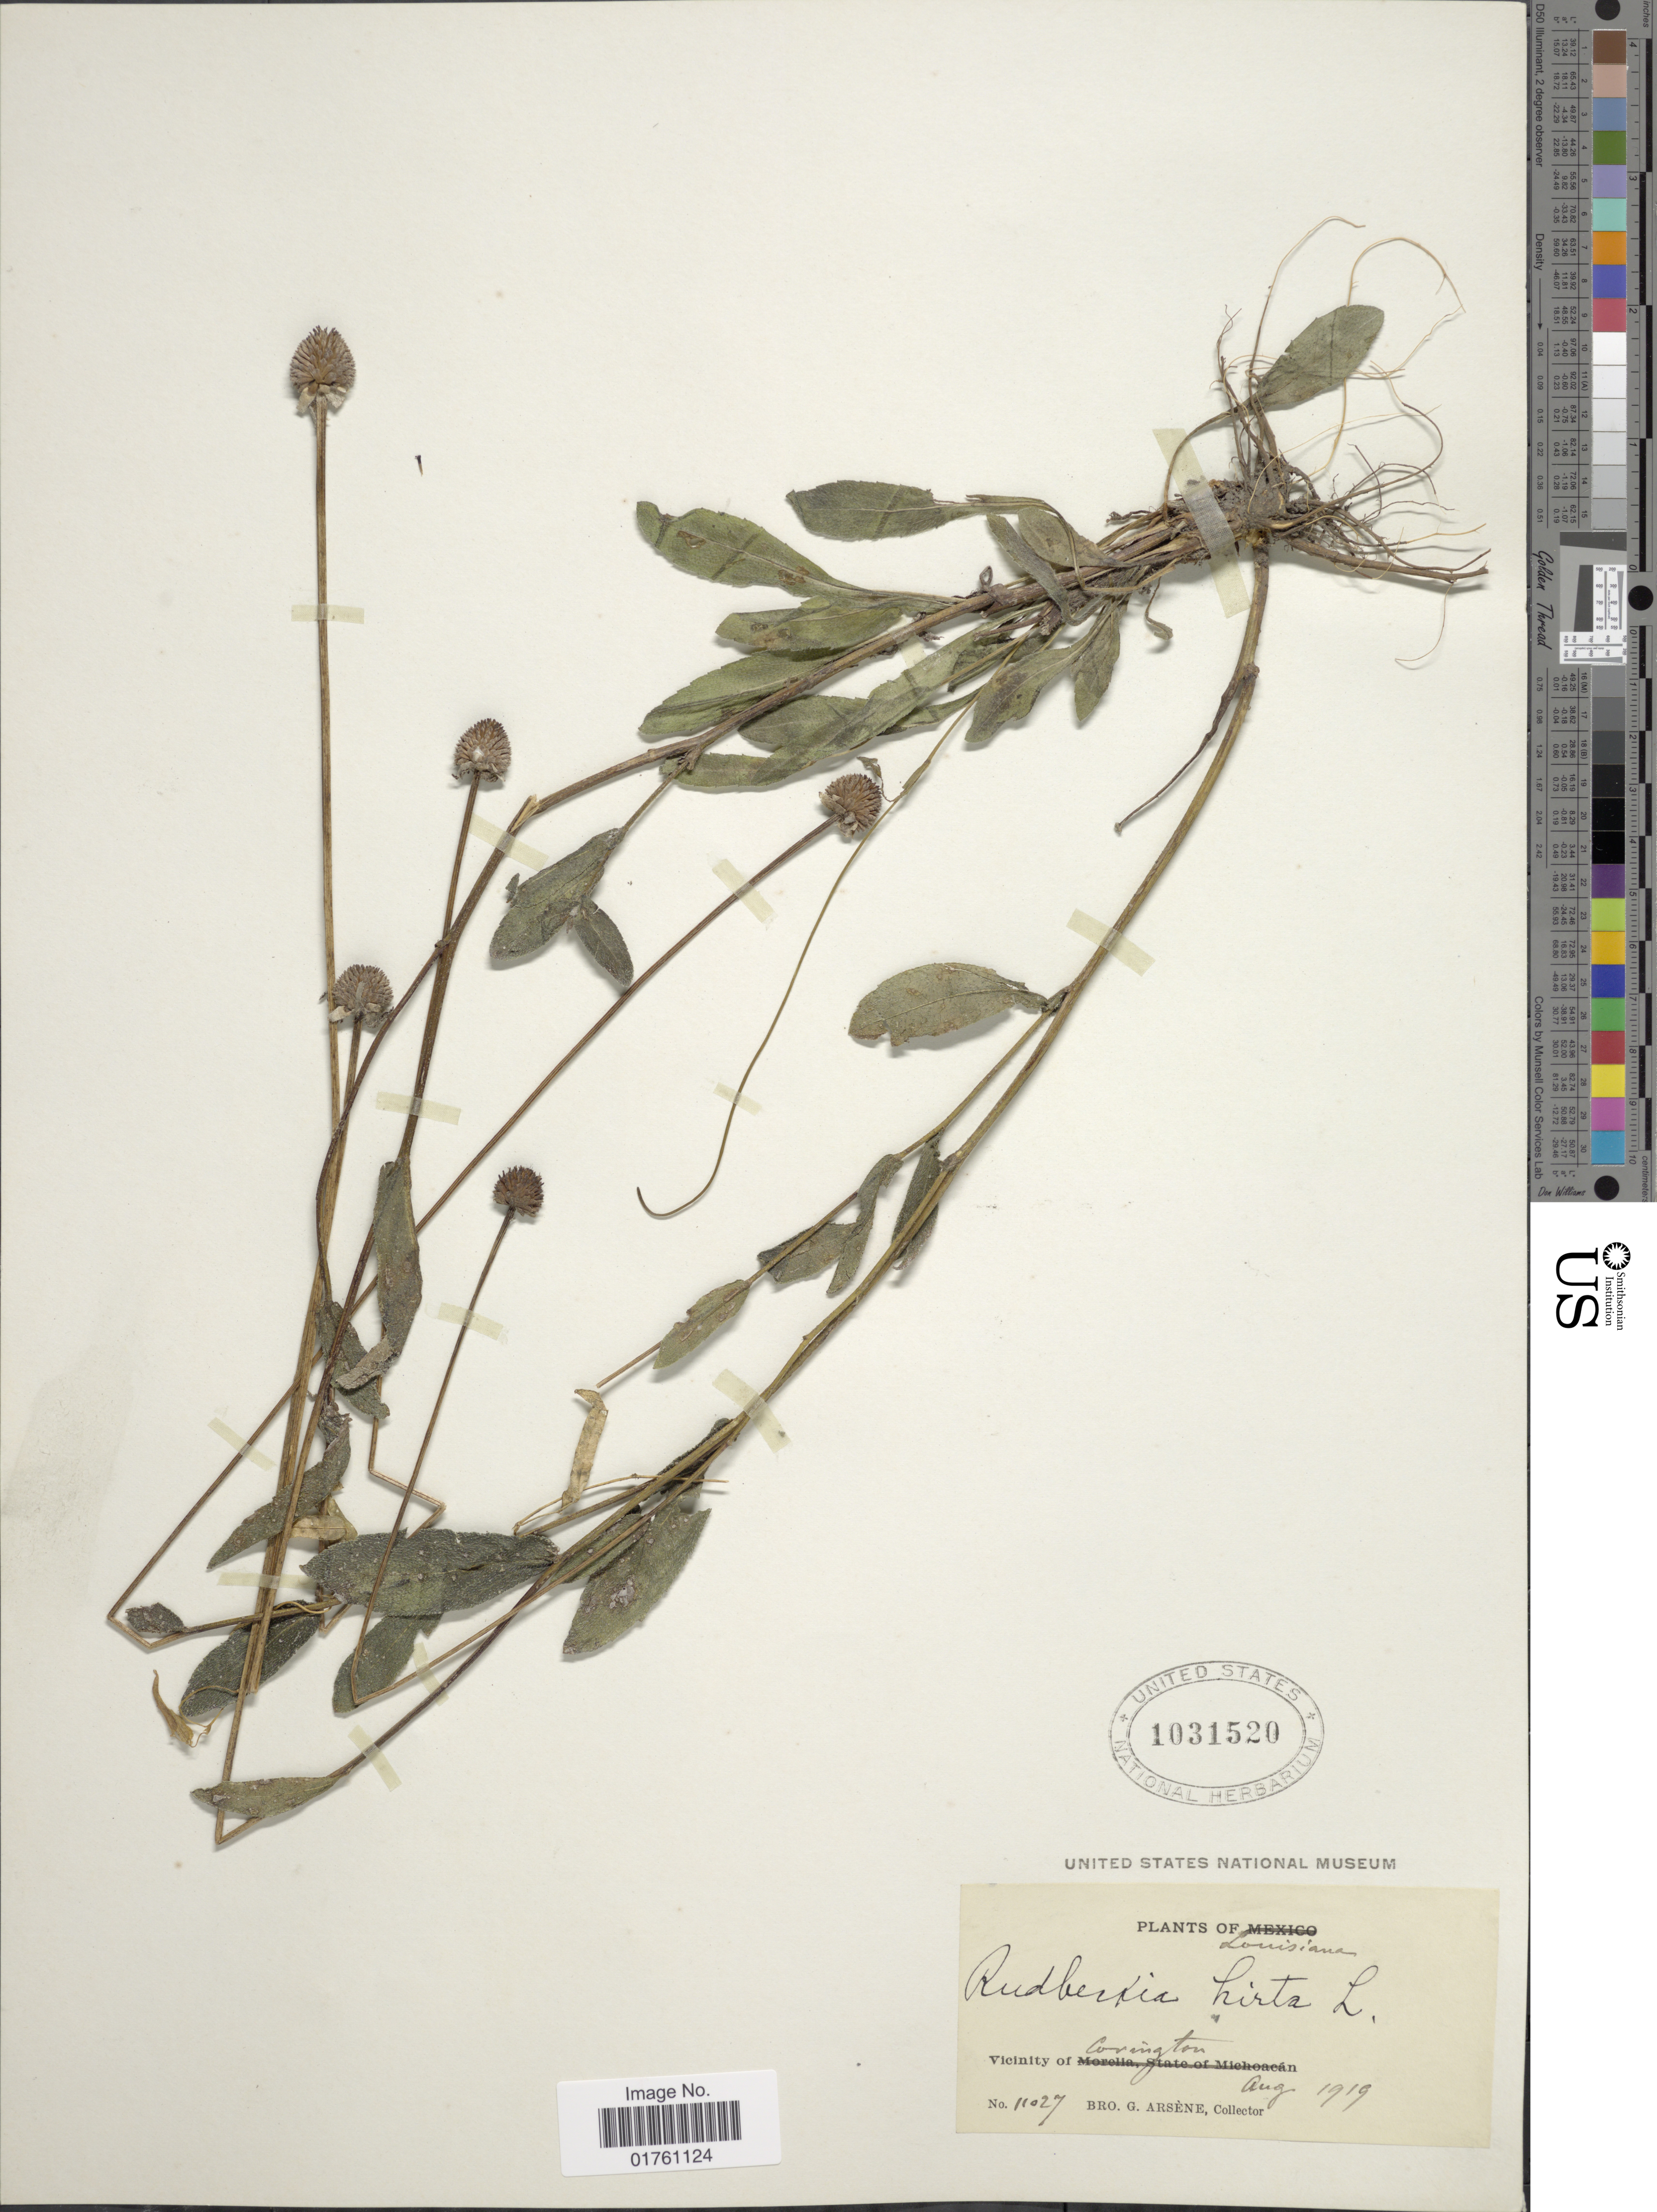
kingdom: Plantae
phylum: Tracheophyta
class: Magnoliopsida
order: Asterales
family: Asteraceae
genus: Rudbeckia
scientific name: Rudbeckia hirta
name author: L.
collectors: Bro. G. Arsène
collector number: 11027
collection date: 1919-08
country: United States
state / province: Louisiana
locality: Vicinity of Covington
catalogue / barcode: US 1031520